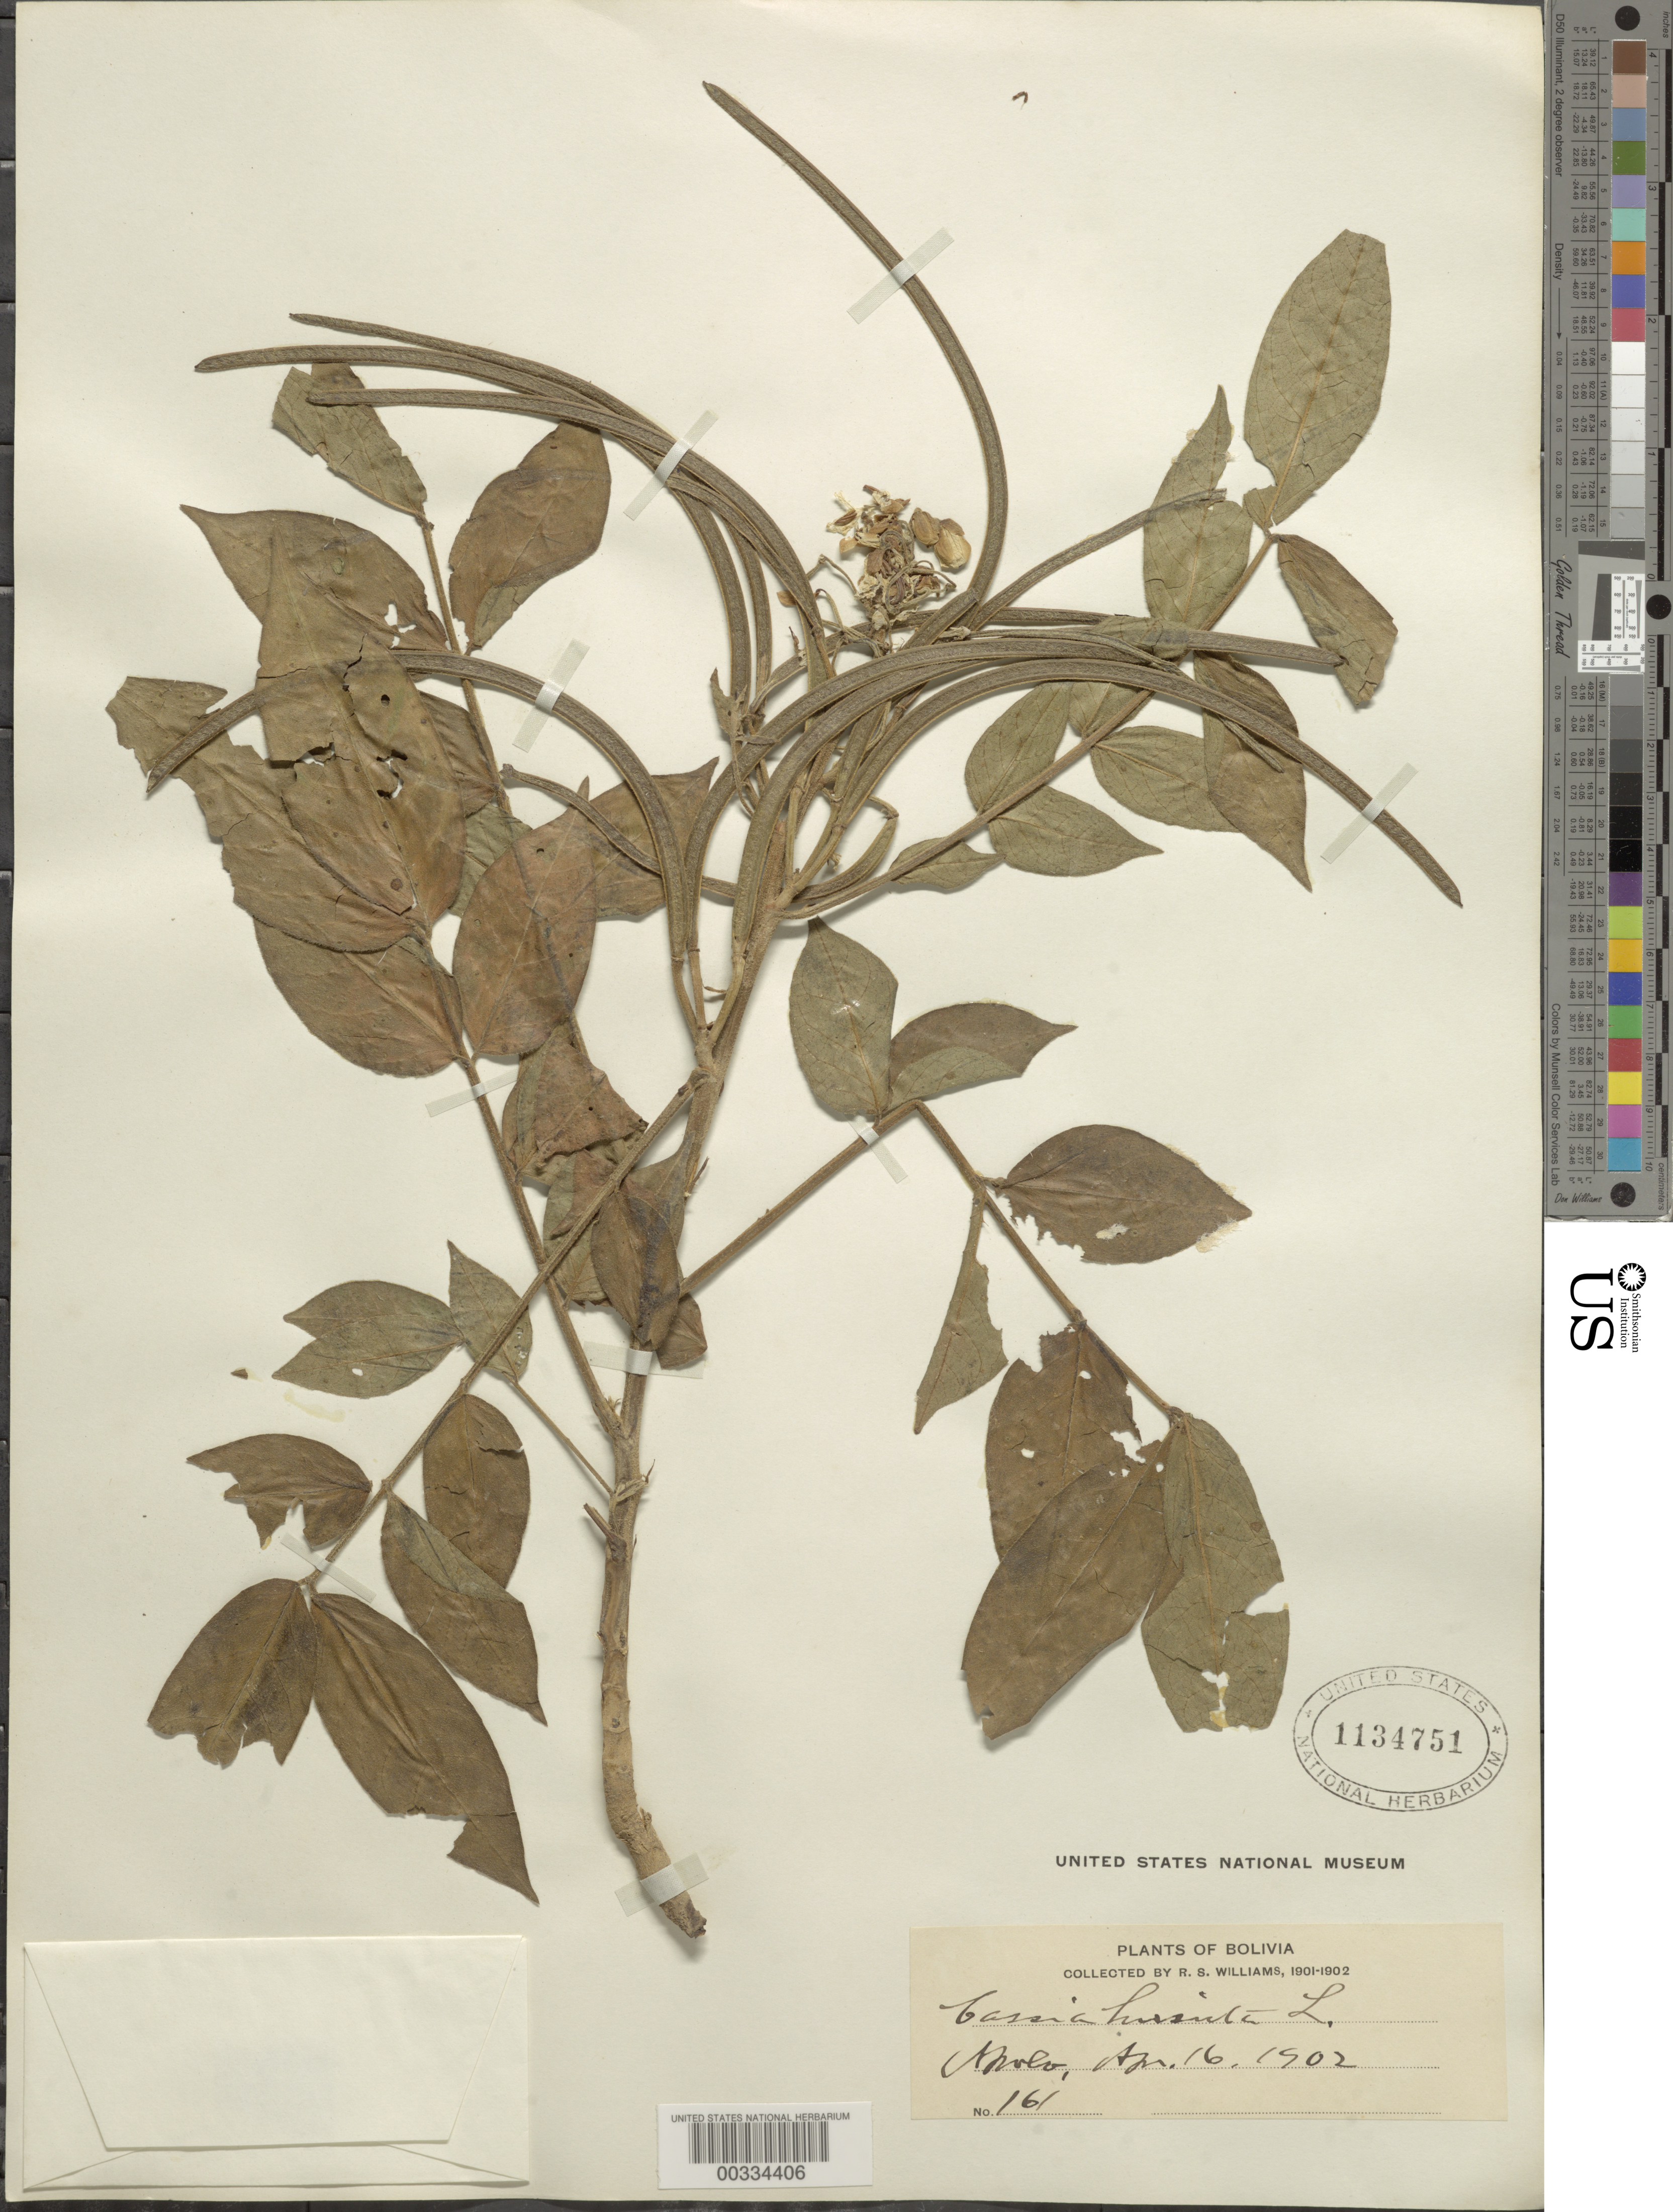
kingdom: Plantae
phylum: Tracheophyta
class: Magnoliopsida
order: Fabales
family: Fabaceae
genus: Senna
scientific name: Senna hirsuta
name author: (L.) H.S. Irwin & Barneby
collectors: R. S. Williams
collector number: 161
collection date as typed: Apr. 16, 1902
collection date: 1902-04-16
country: Bolivia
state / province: La Paz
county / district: Franz Tamayo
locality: Apolo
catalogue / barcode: US 1134751